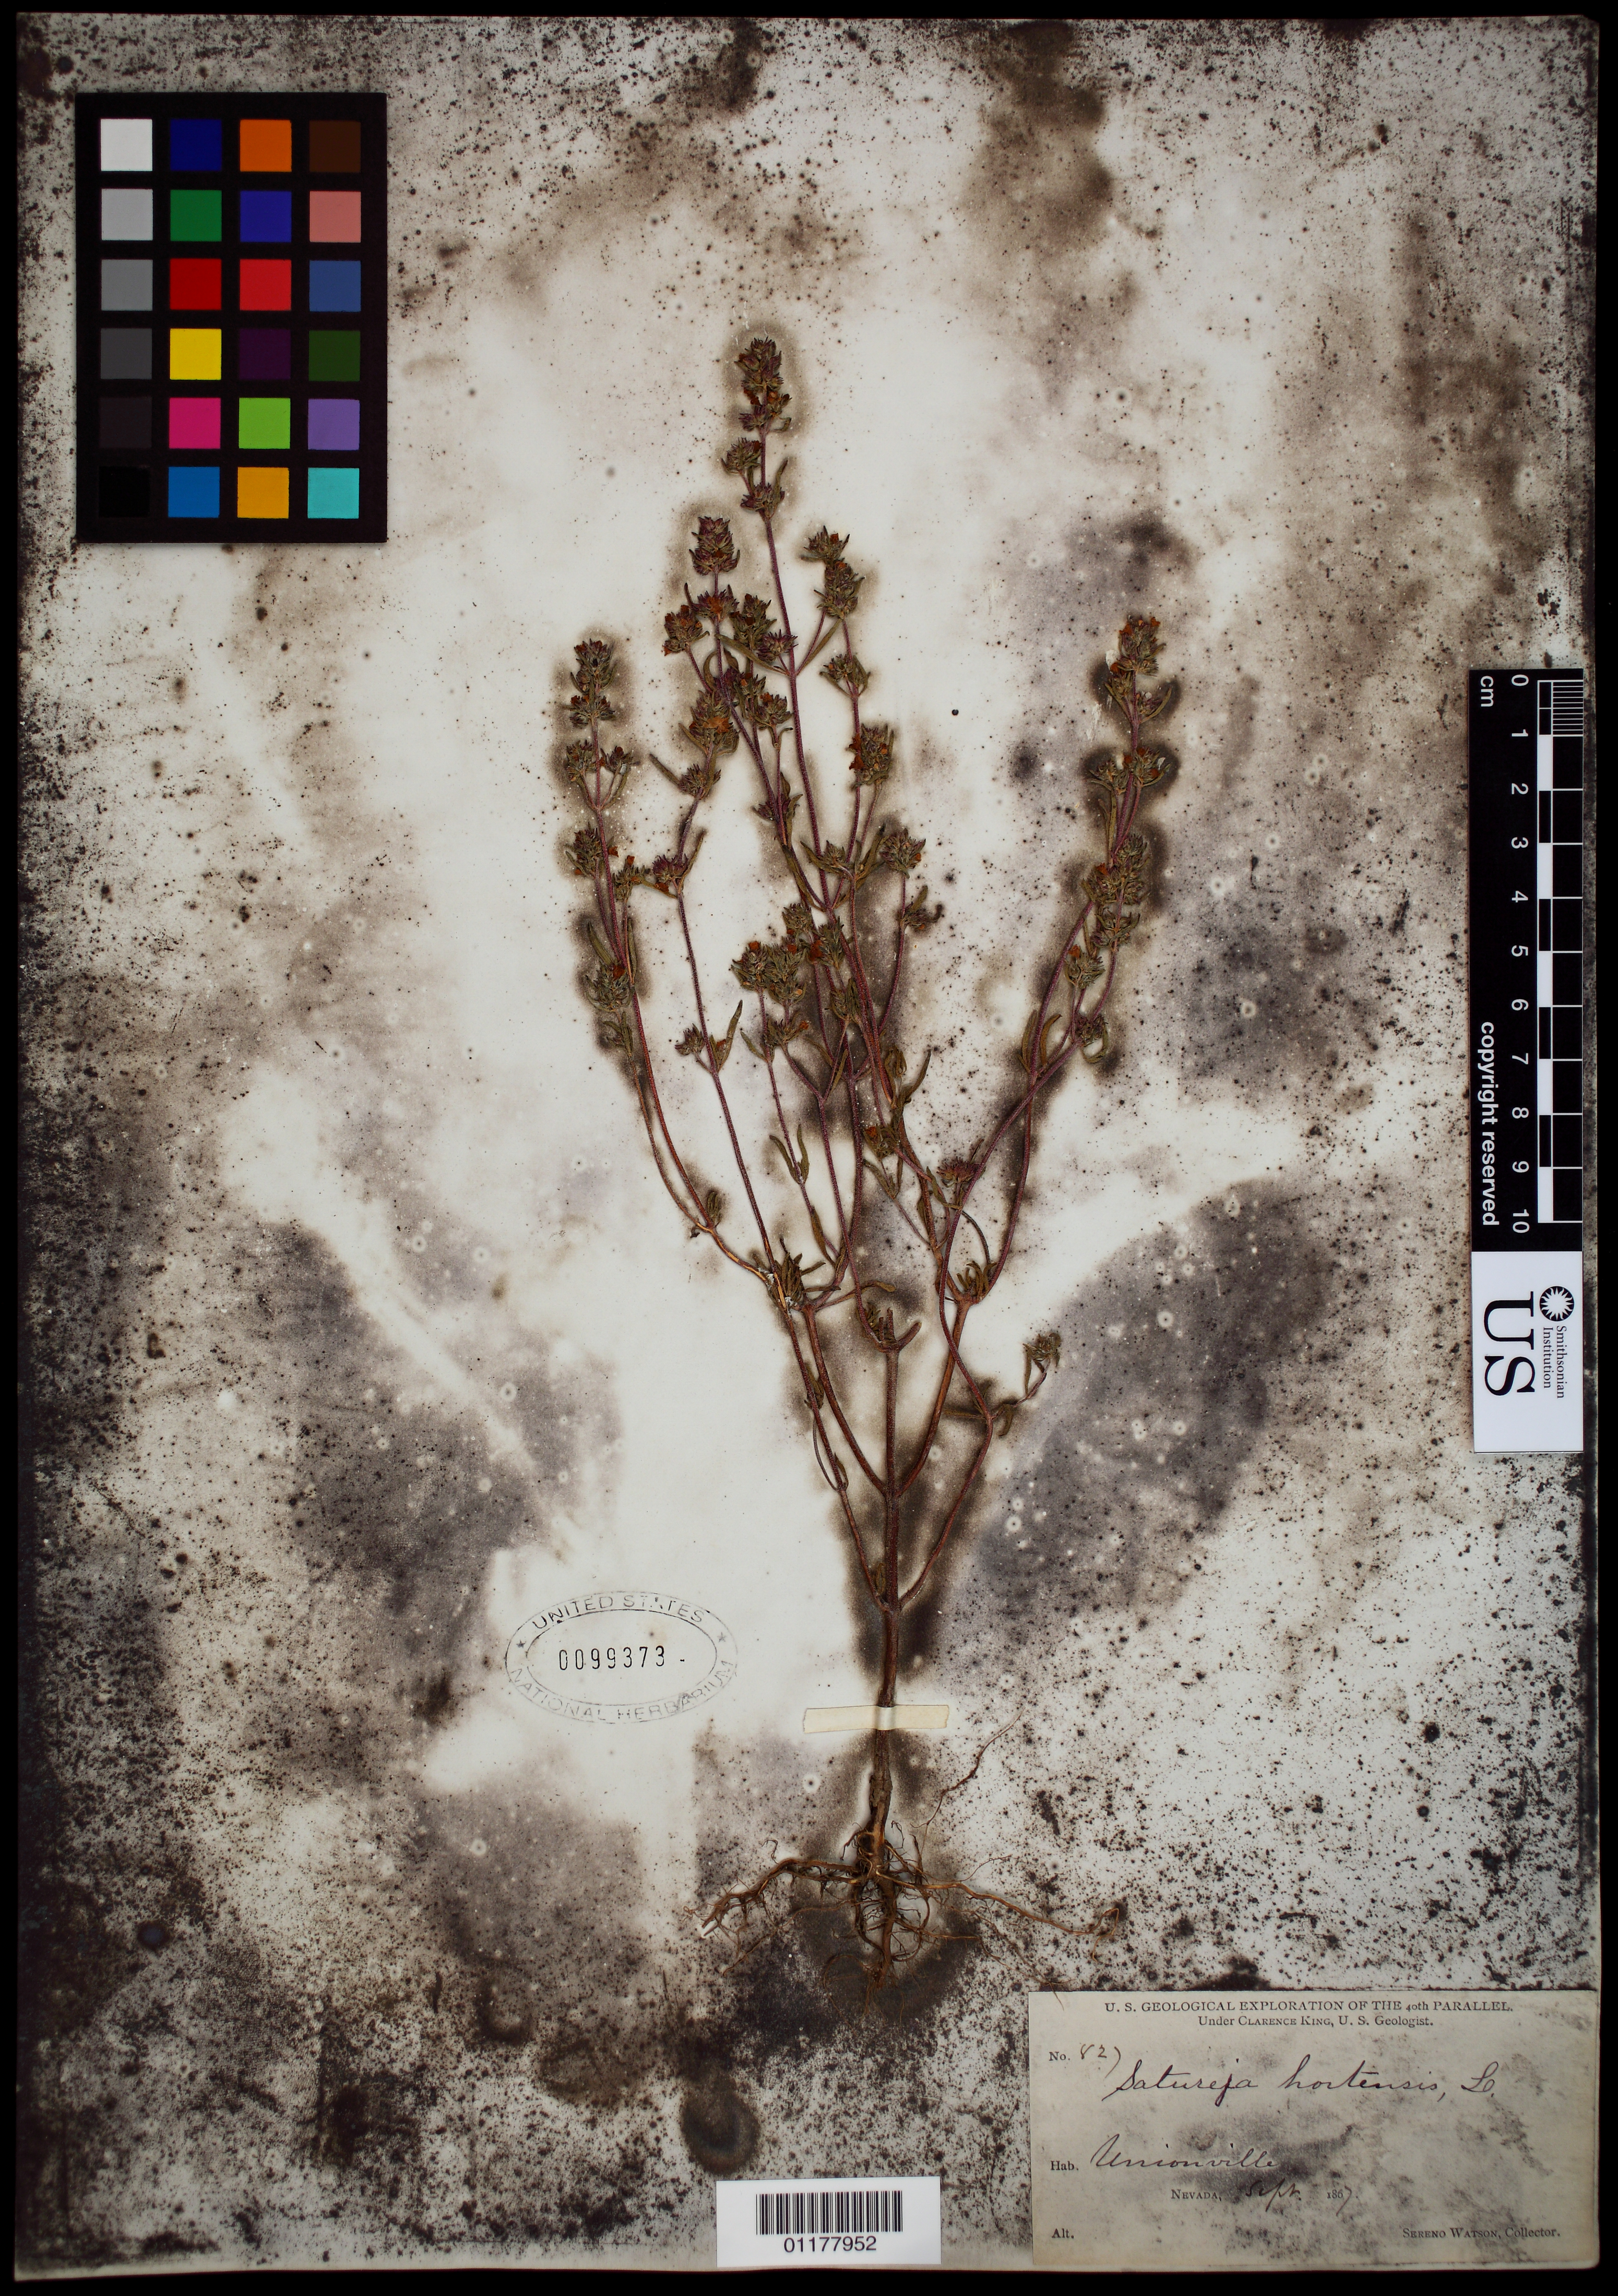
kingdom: Plantae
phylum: Tracheophyta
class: Magnoliopsida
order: Lamiales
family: Lamiaceae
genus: Satureja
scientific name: Satureja hortensis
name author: L.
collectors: S. Watson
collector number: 827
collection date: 1867-09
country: United States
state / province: Nevada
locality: Unionville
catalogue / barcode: US 99373